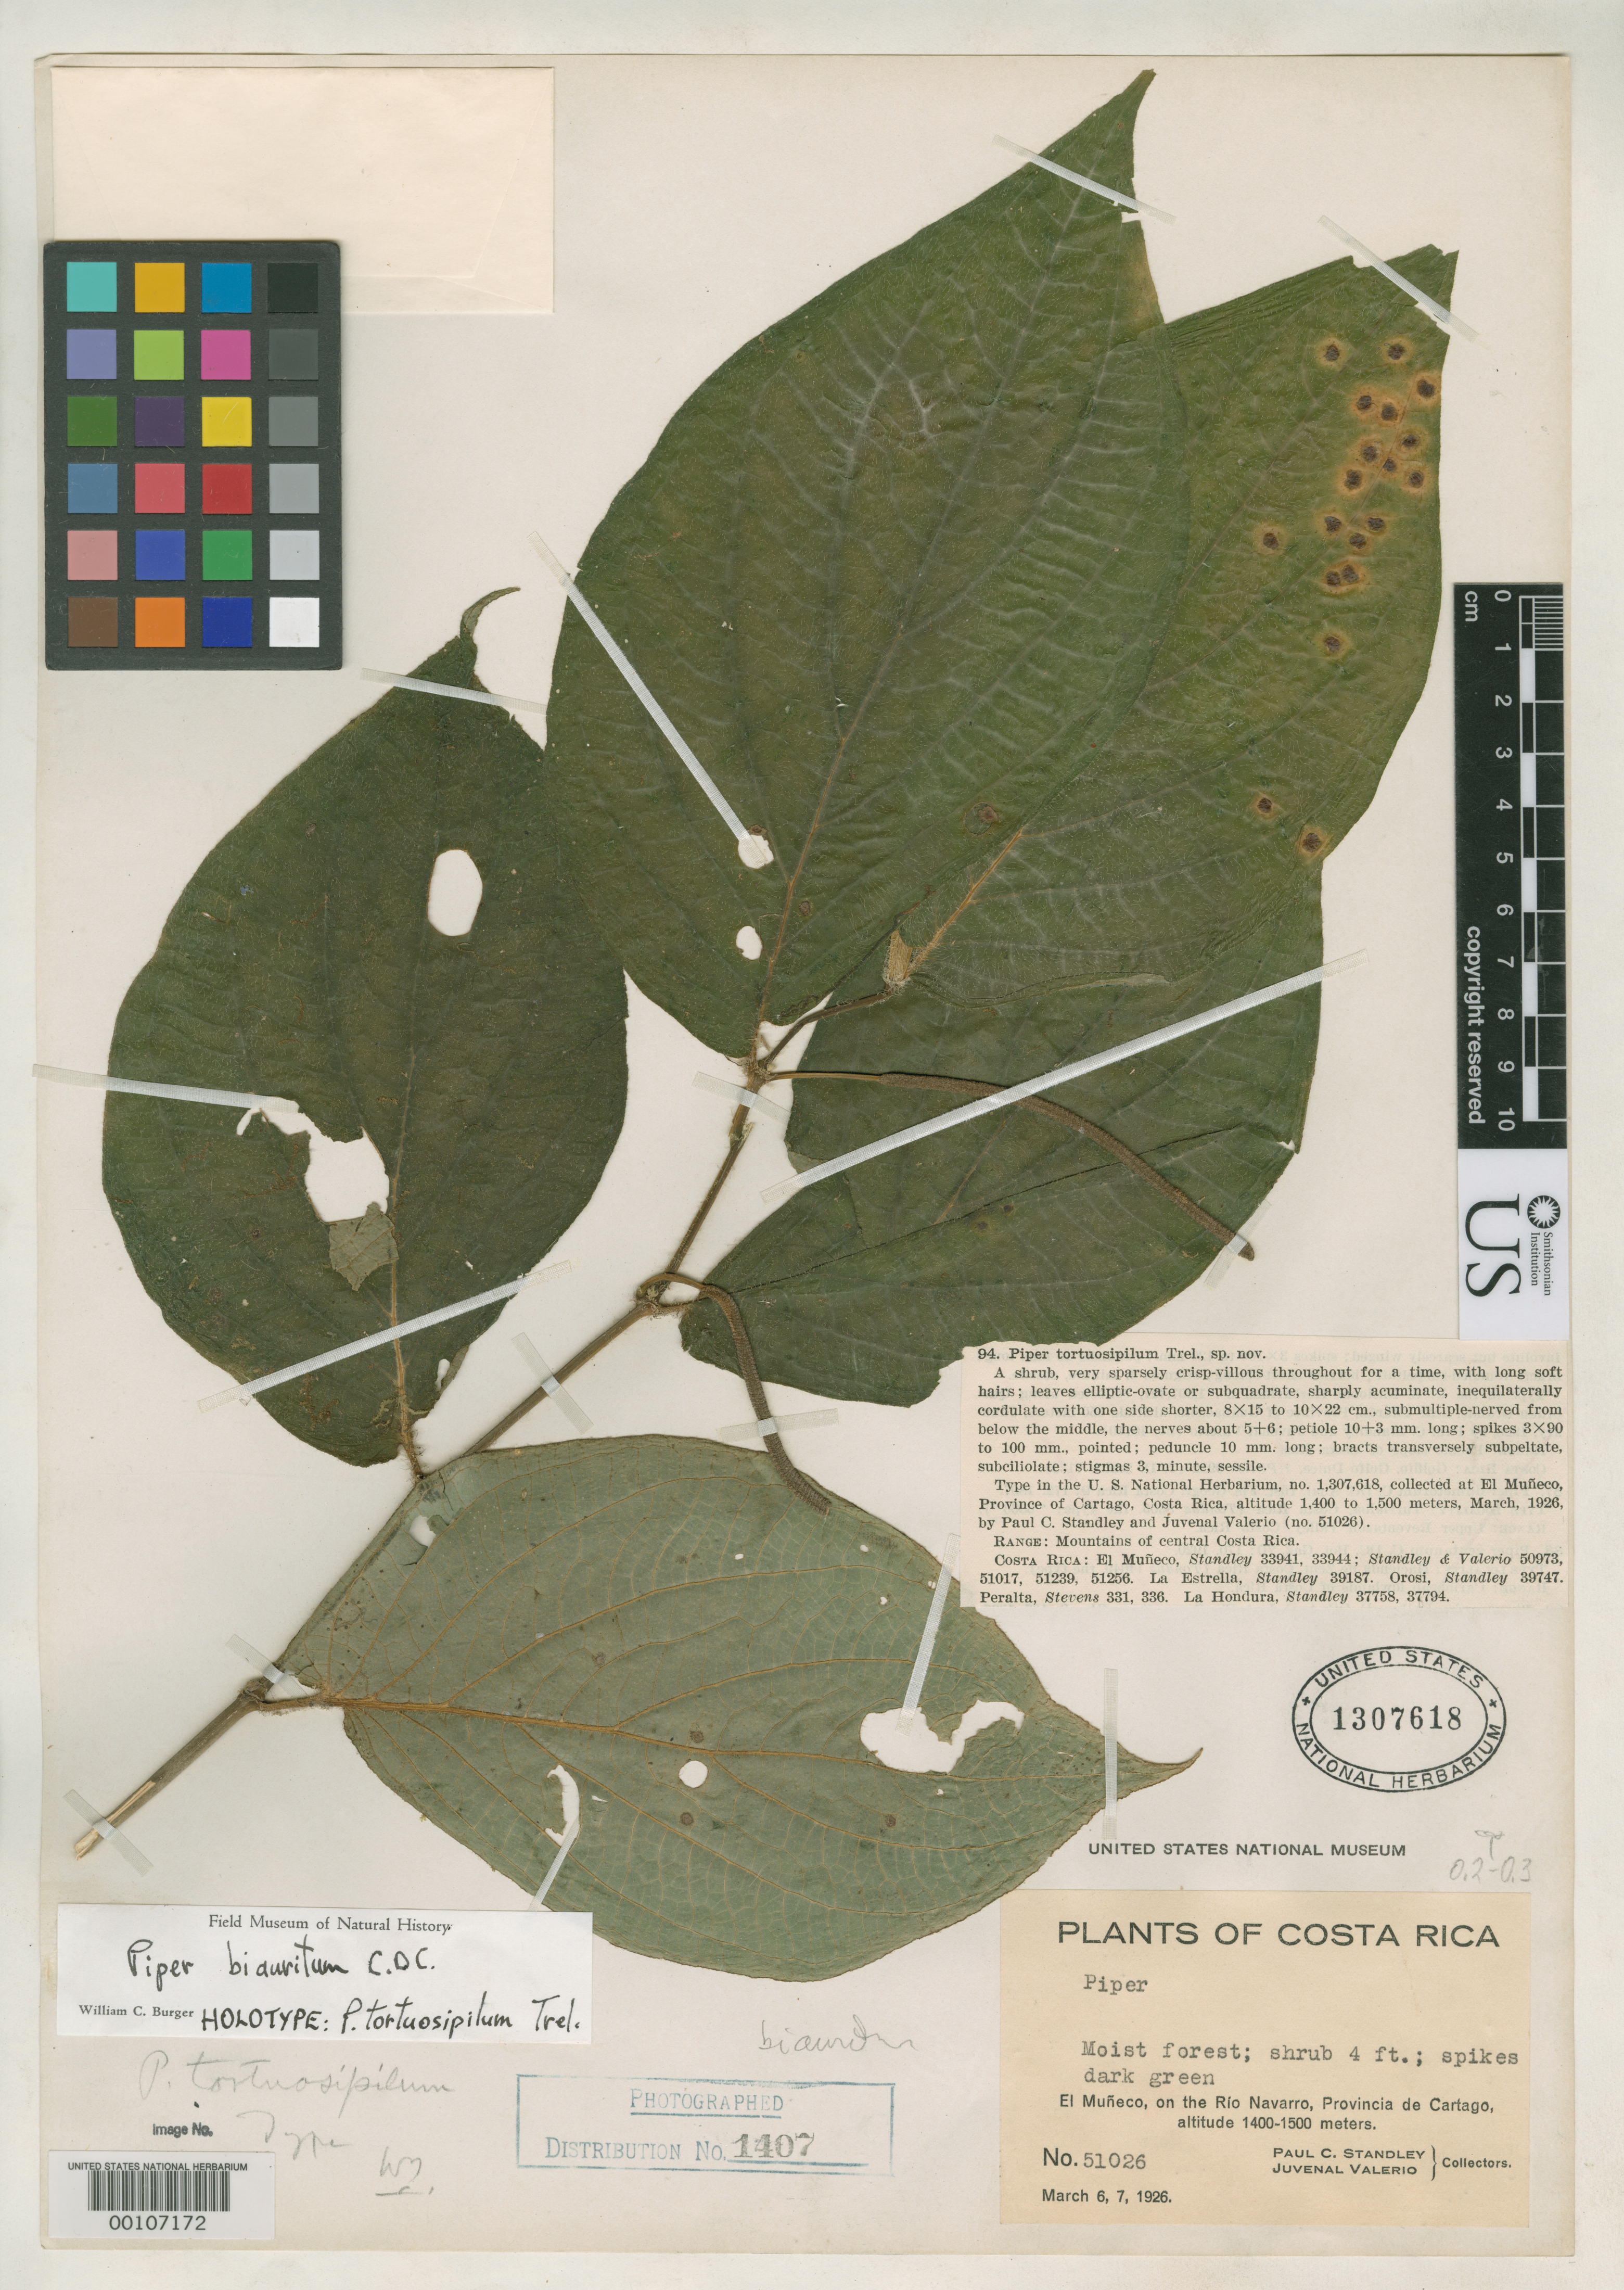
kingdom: Plantae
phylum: Tracheophyta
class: Magnoliopsida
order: Piperales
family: Piperaceae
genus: Piper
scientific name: Piper tortuosipilum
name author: Trel.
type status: Holotype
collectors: P. C. Standley & J. Valerio R.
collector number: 51026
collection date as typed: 06 Mar 1926 to 07 Mar 1926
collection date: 1926-03-06/1926-03-07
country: Costa Rica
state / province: Cartago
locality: El Muneco, on Rio Navarro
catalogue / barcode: US 1307618